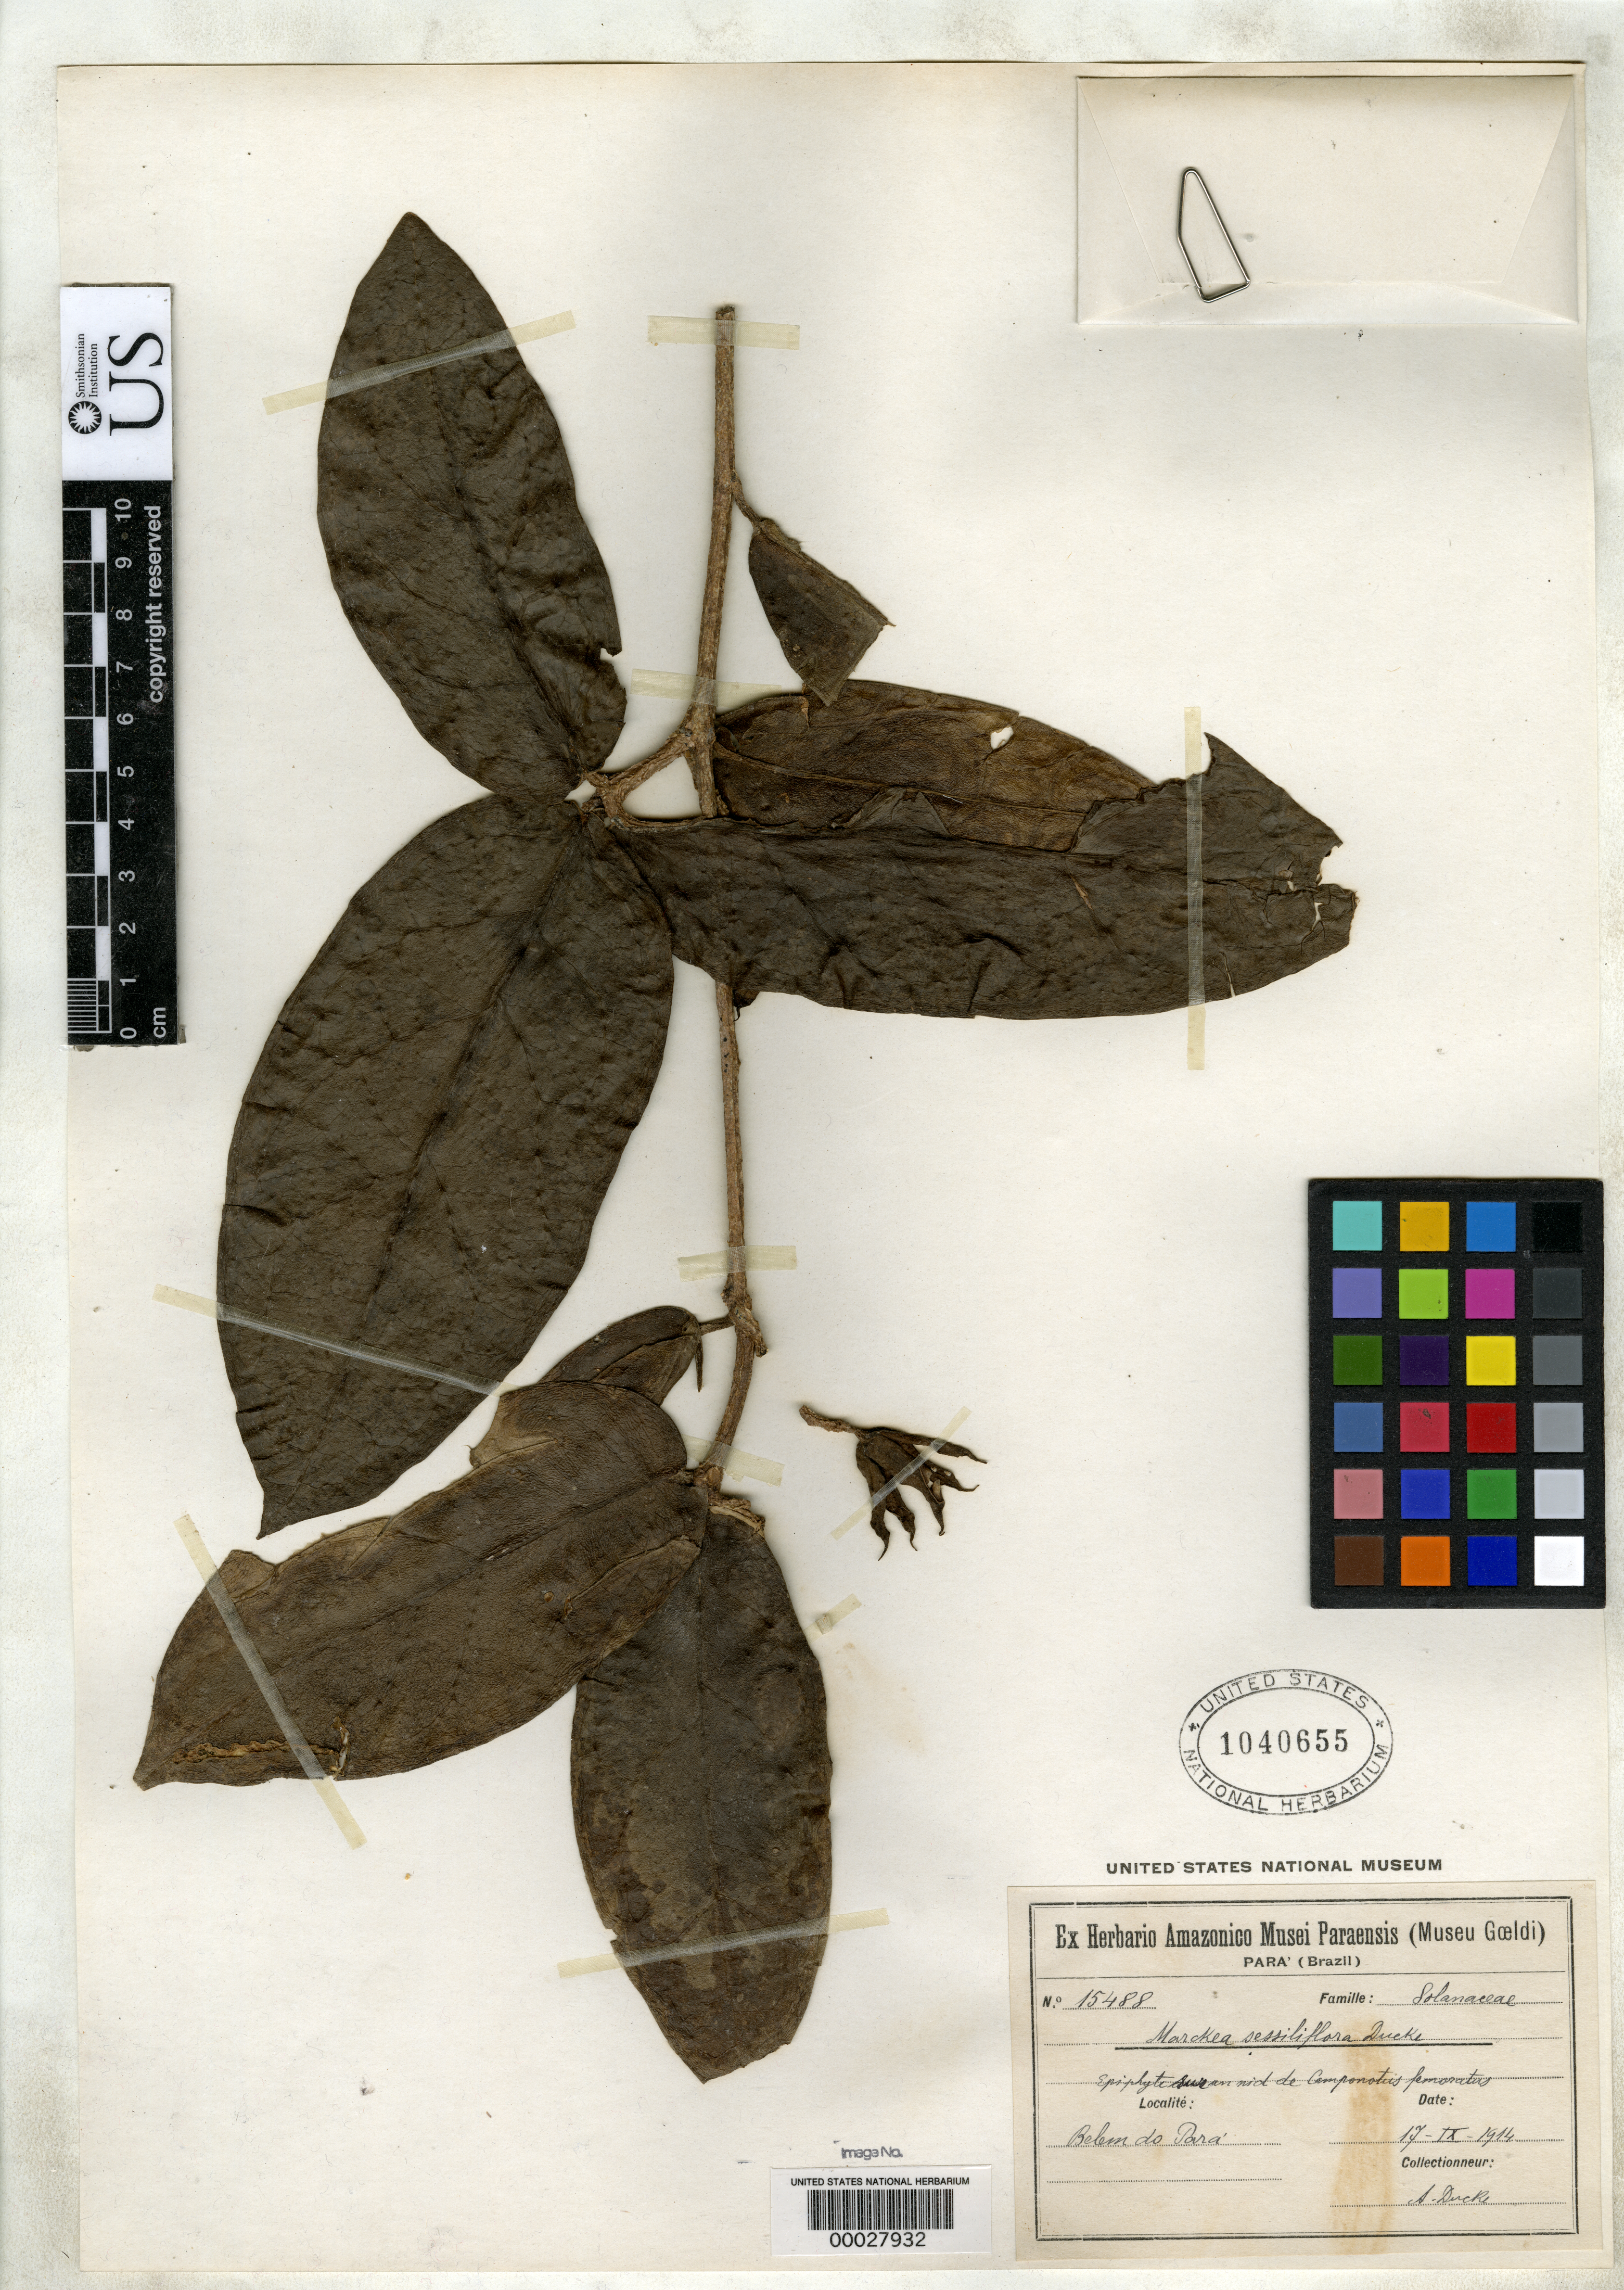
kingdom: Plantae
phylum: Tracheophyta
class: Magnoliopsida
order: Solanales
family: Solanaceae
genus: Markea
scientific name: Markea sessiliflora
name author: Ducke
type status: Type Fragment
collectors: A. Ducke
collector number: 15488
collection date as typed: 17 Sep 1914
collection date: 1914-09-17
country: Brazil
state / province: Pará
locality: Belem.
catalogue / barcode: US 1040655